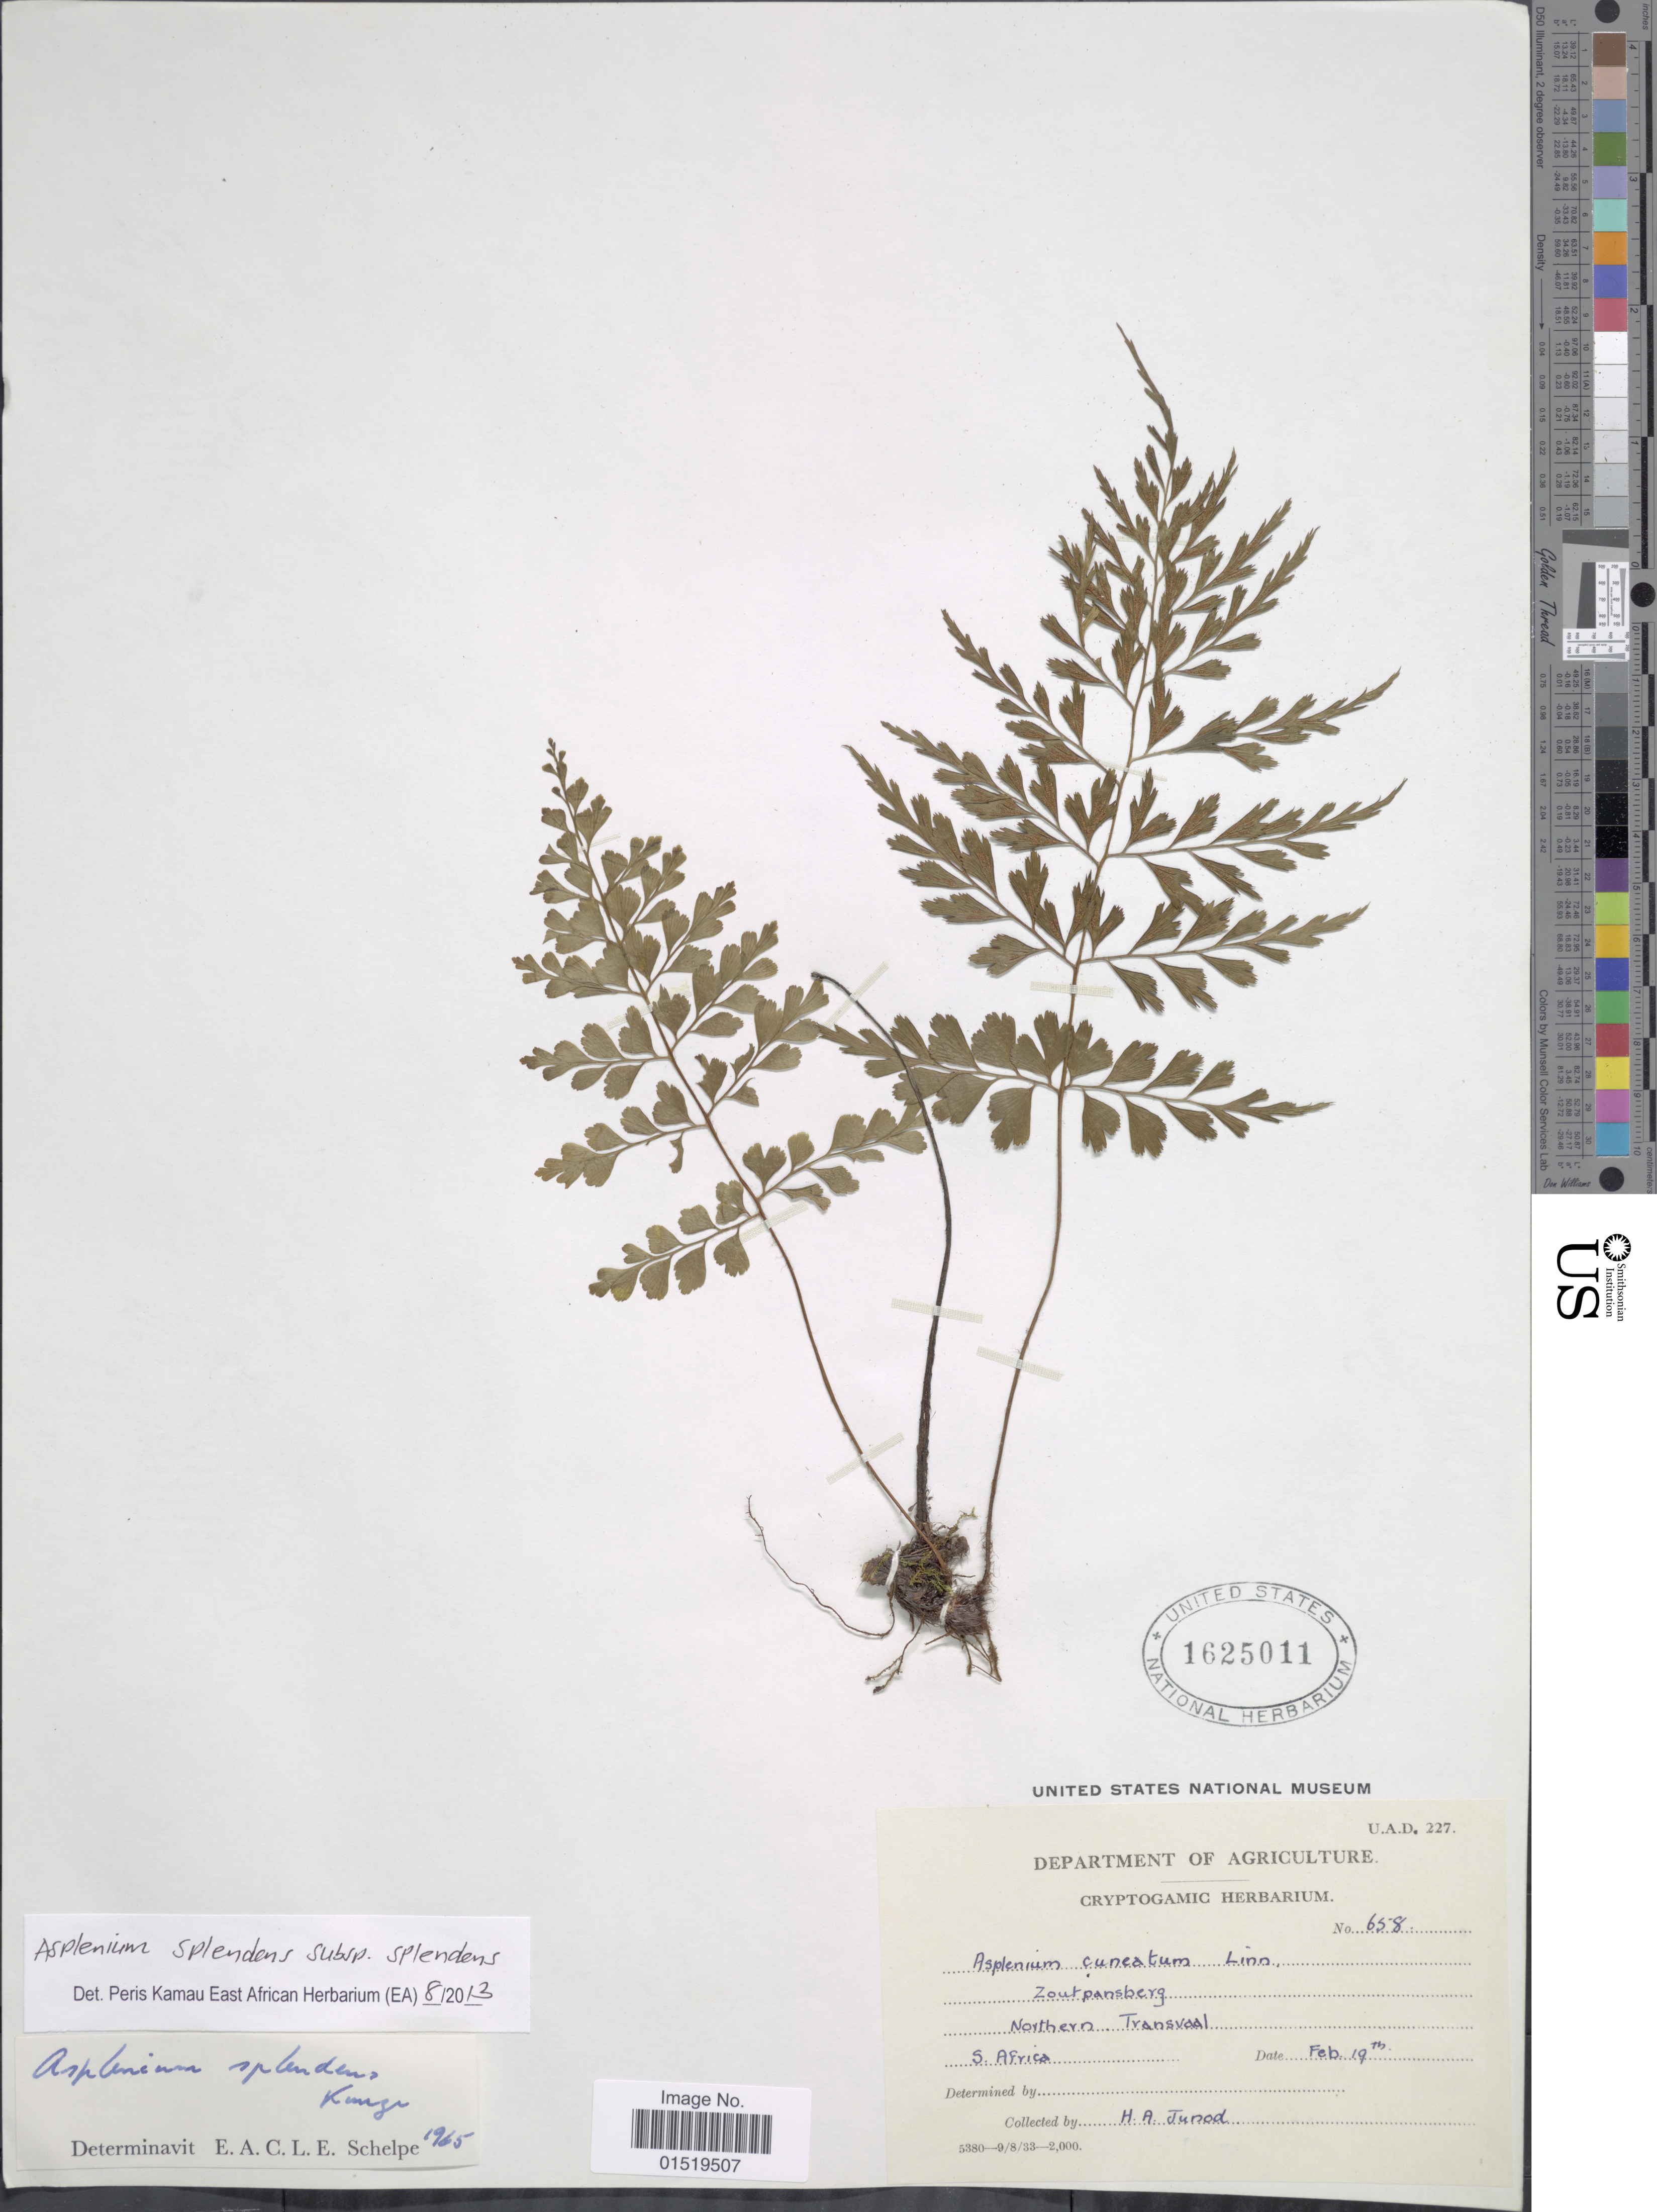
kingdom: Plantae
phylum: Tracheophyta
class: Polypodiopsida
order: Polypodiales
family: Aspleniaceae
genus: Asplenium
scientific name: Asplenium splendens subsp. splendens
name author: Kunze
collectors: H. Junod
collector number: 658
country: South Africa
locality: Zoutpansberg. Northern Transvaal.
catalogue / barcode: US 1625011